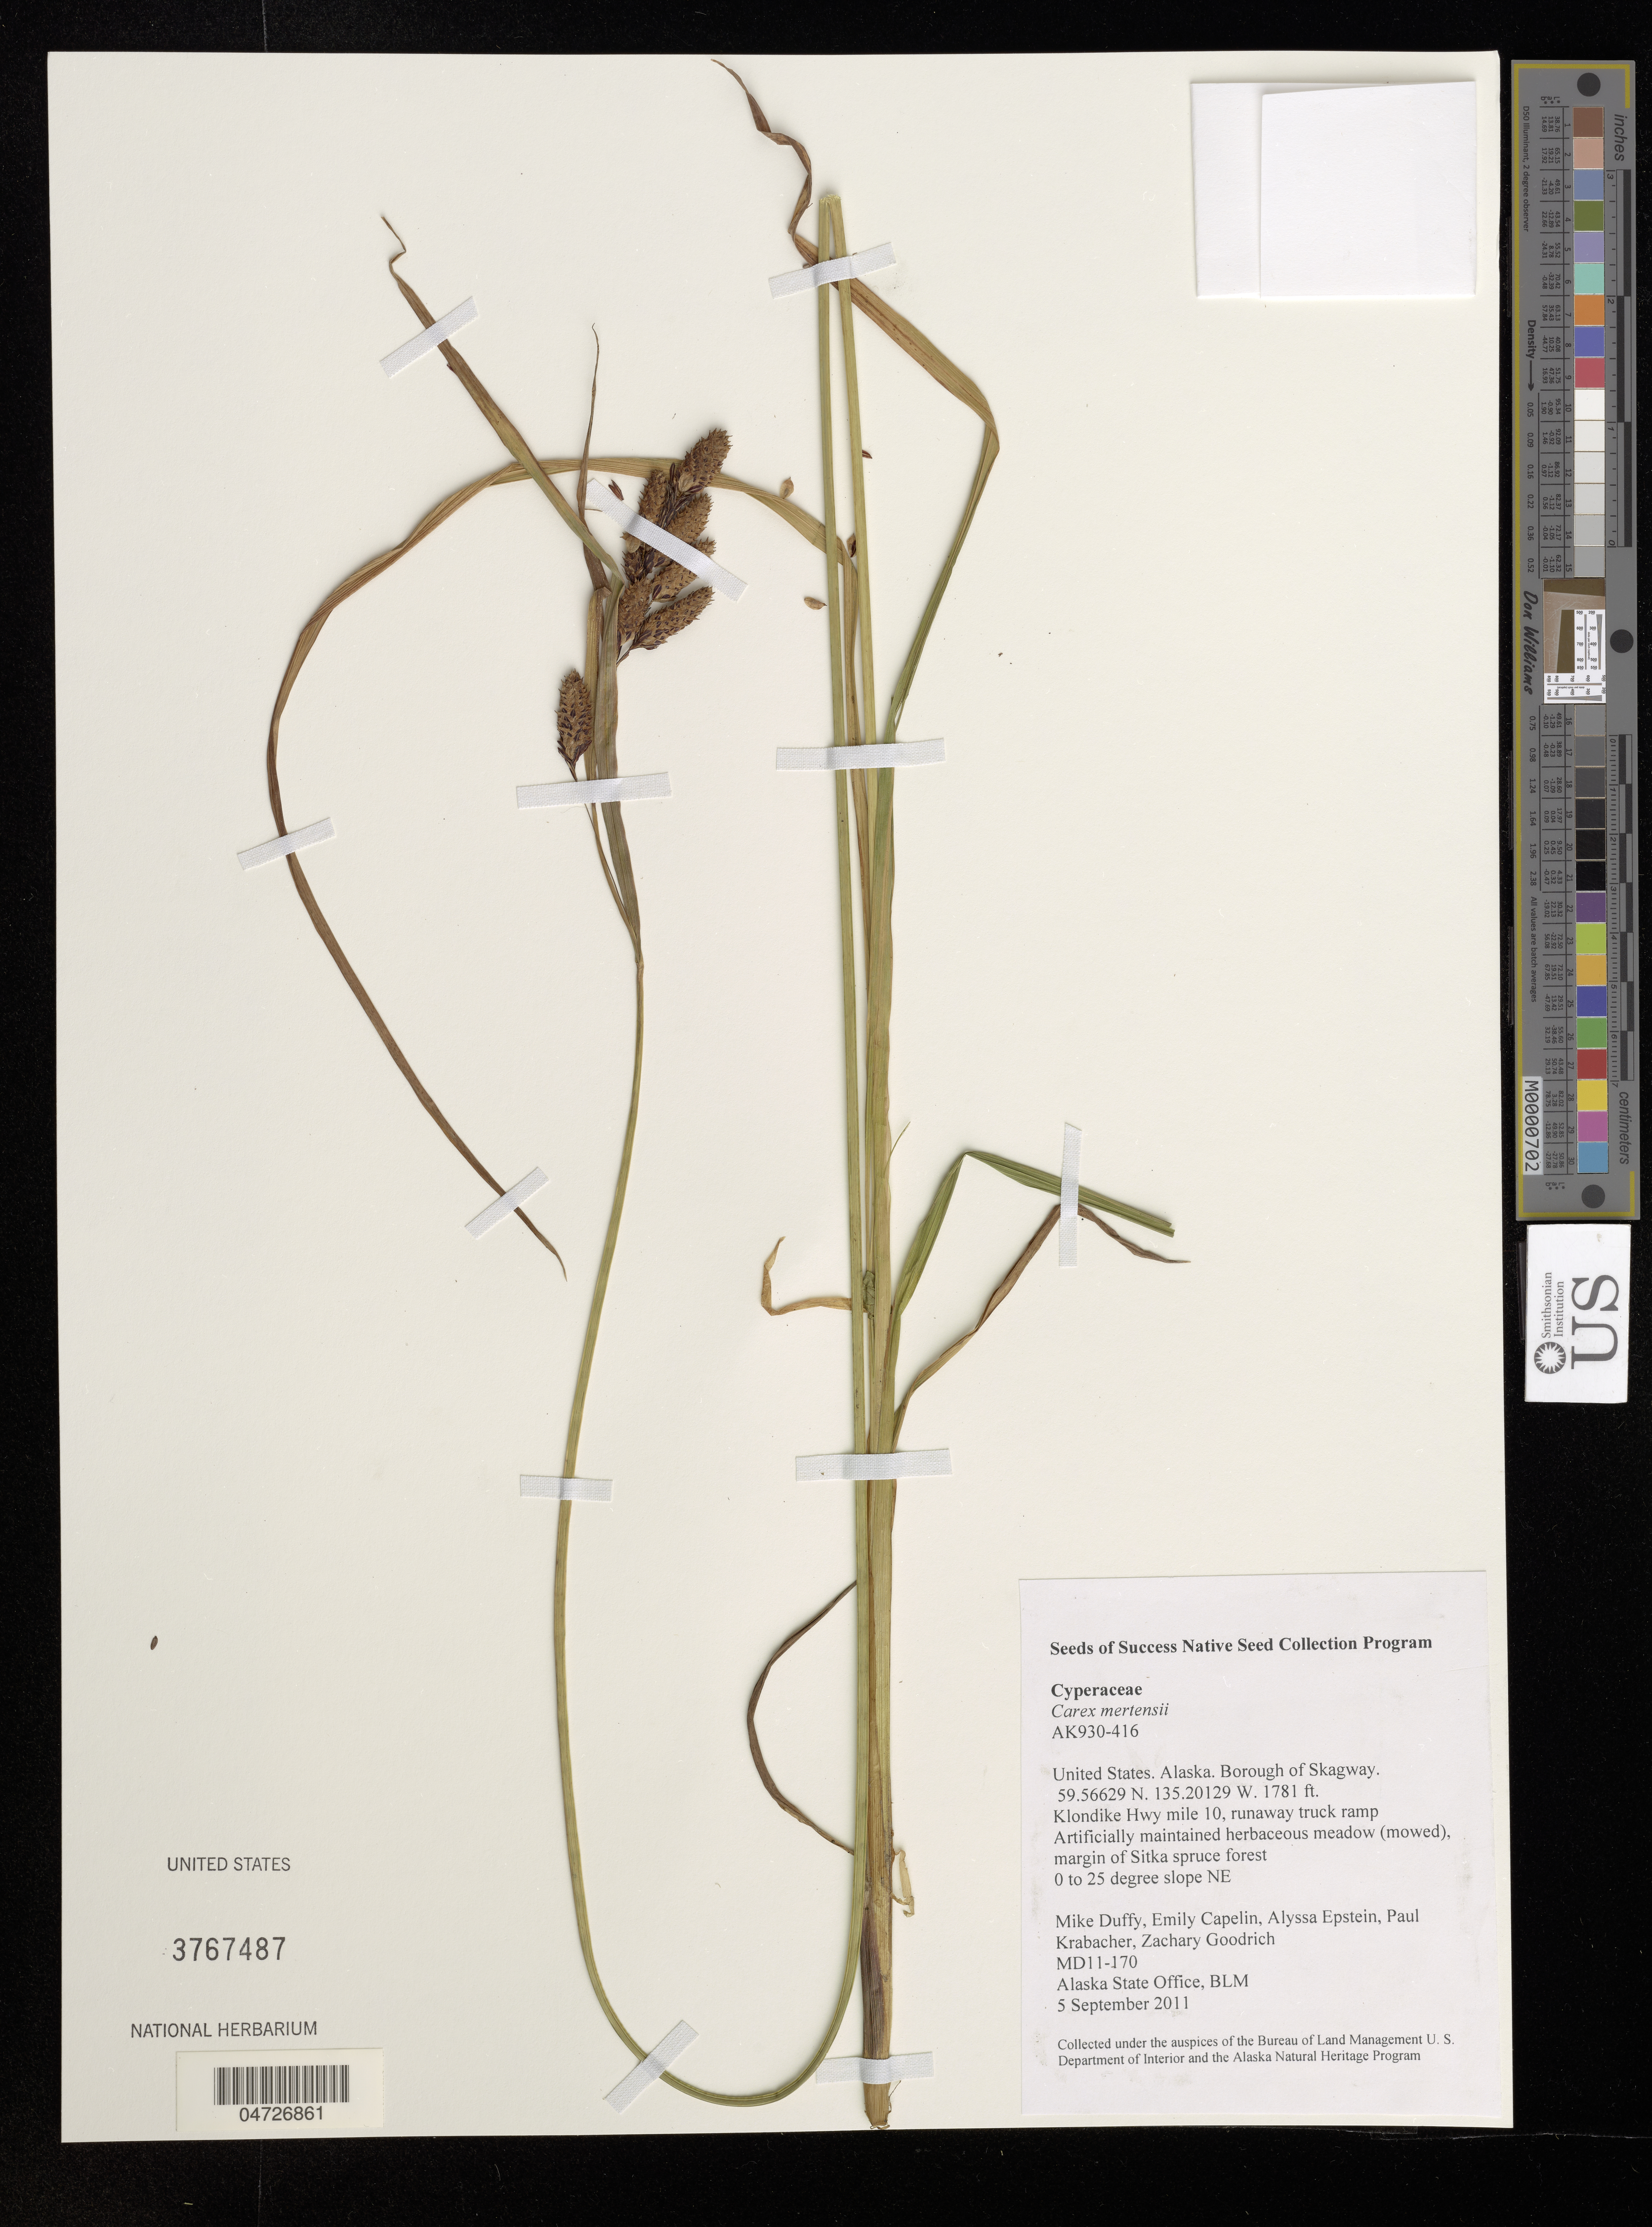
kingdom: Plantae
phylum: Tracheophyta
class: Liliopsida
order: Poales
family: Cyperaceae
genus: Carex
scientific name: Carex mertensii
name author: J.D. Prescott ex Bong.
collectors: M. Duffy, E. Capelin, A. Epstein, P. Krabacher & Z. Goodrich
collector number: MD11-170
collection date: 2011-09-05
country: United States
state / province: Alaska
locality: Borough of Skagway. Klondike Hwy mile 10, runaway truck ramp.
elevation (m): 543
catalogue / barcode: US 3767487